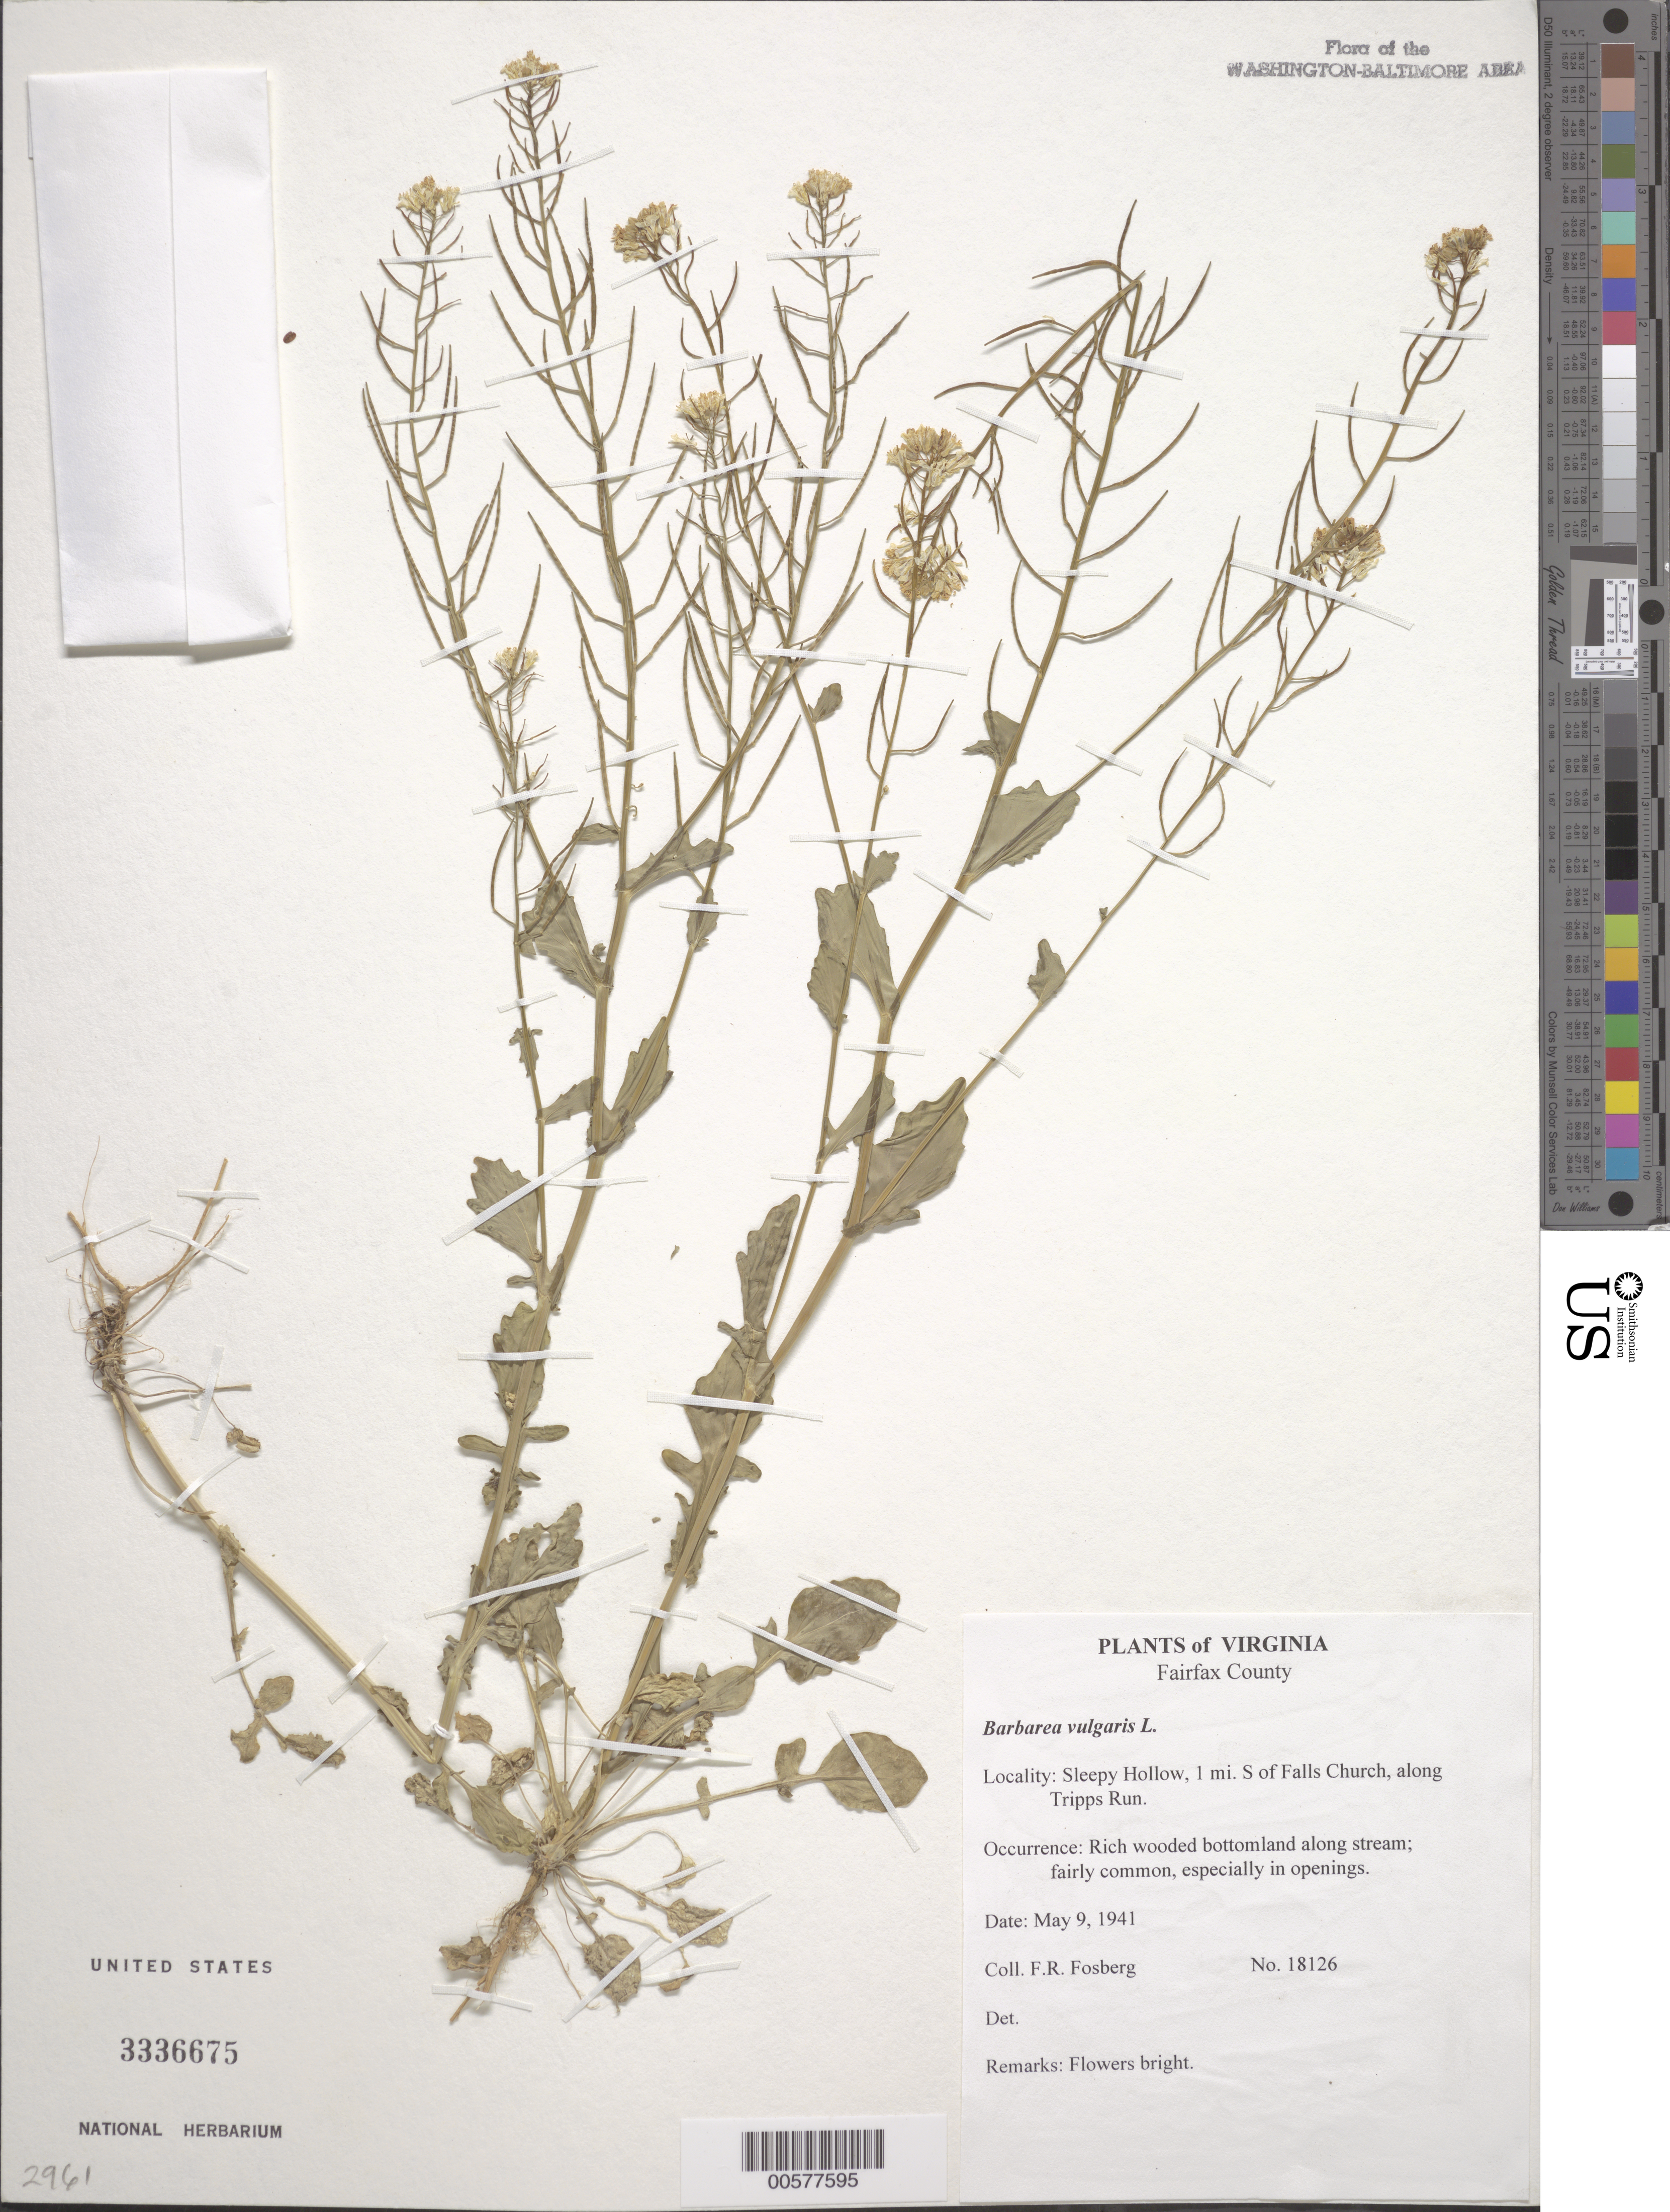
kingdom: Plantae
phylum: Tracheophyta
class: Magnoliopsida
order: Brassicales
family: Brassicaceae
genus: Barbarea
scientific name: Barbarea vulgaris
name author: W.T. Aiton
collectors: F. R. Fosberg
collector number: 18126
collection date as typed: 09 May 1941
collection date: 1941-05-09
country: United States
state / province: Virginia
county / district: Fairfax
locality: Sleepy Hollow, 1 mi. S of Falls Church, along Tripps Run.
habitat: Rich wooded bottomland along stream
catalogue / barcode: US 3336675